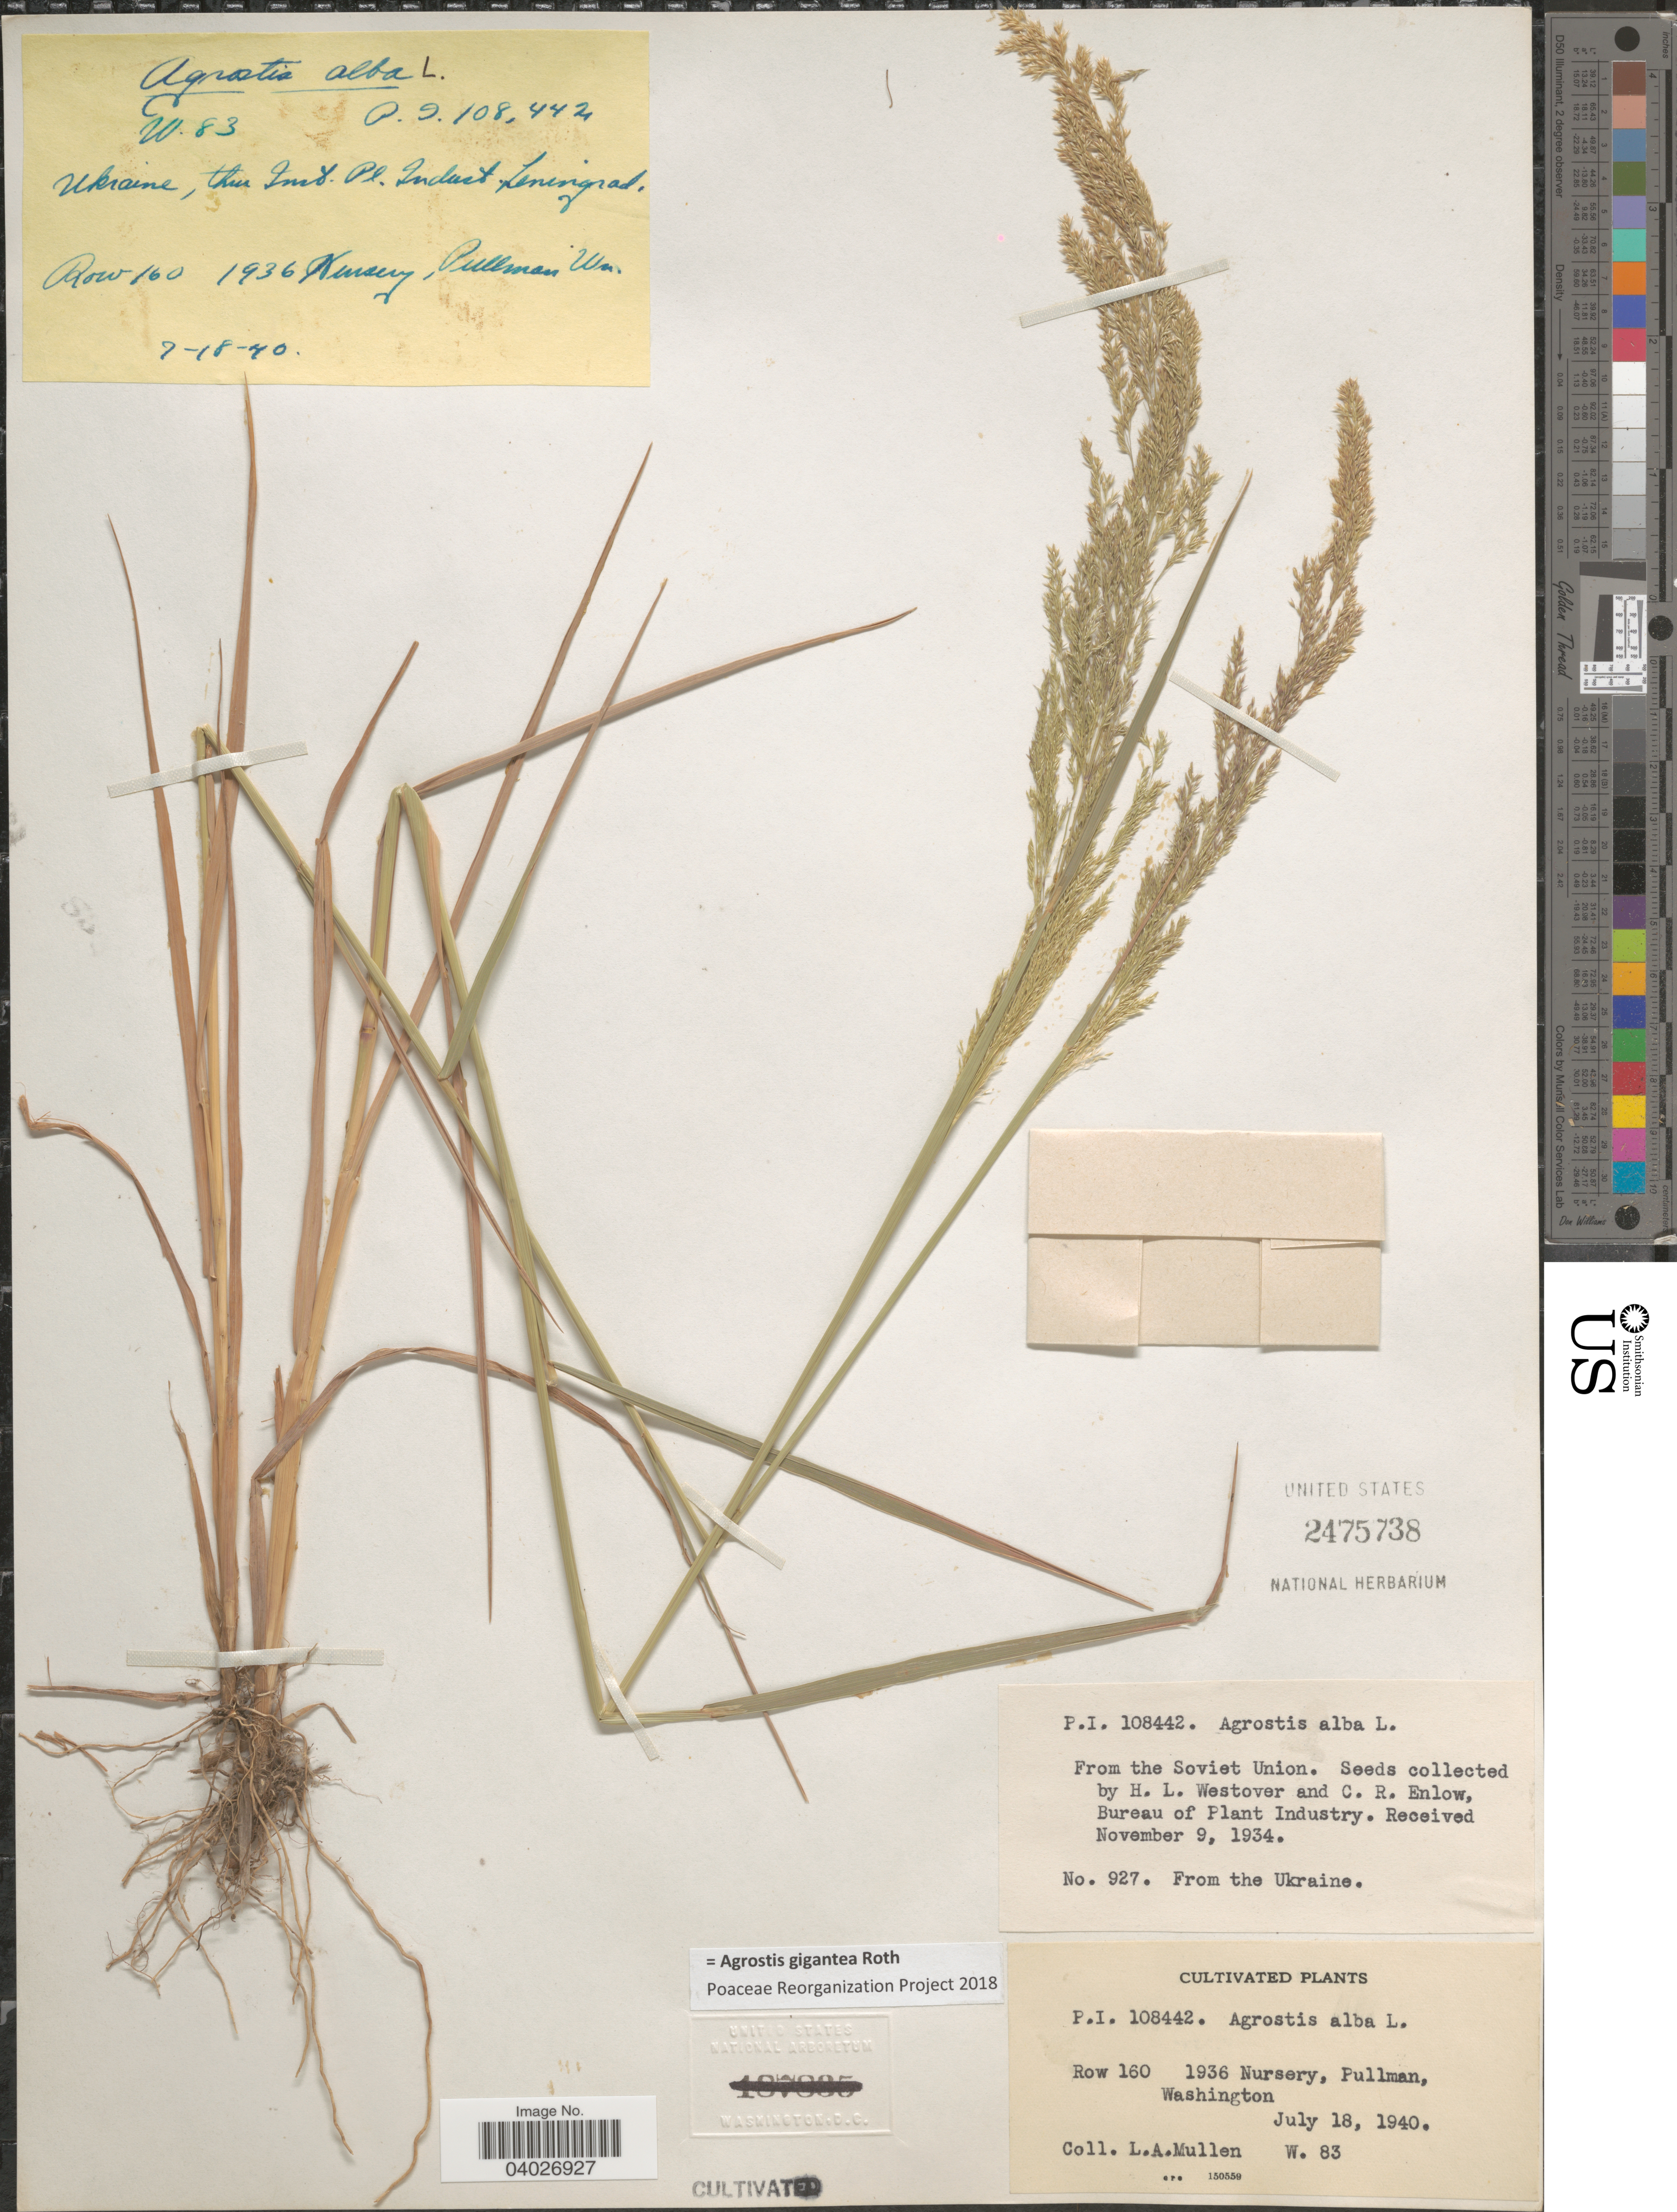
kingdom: Plantae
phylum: Tracheophyta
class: Liliopsida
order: Poales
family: Poaceae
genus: Agrostis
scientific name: Agrostis gigantea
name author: Roth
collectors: L. Mullen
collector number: W 83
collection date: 1940-07-18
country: United States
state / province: Washington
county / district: Whitman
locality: Row 160 1936 Nursery, Pullman.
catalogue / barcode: US 2475738